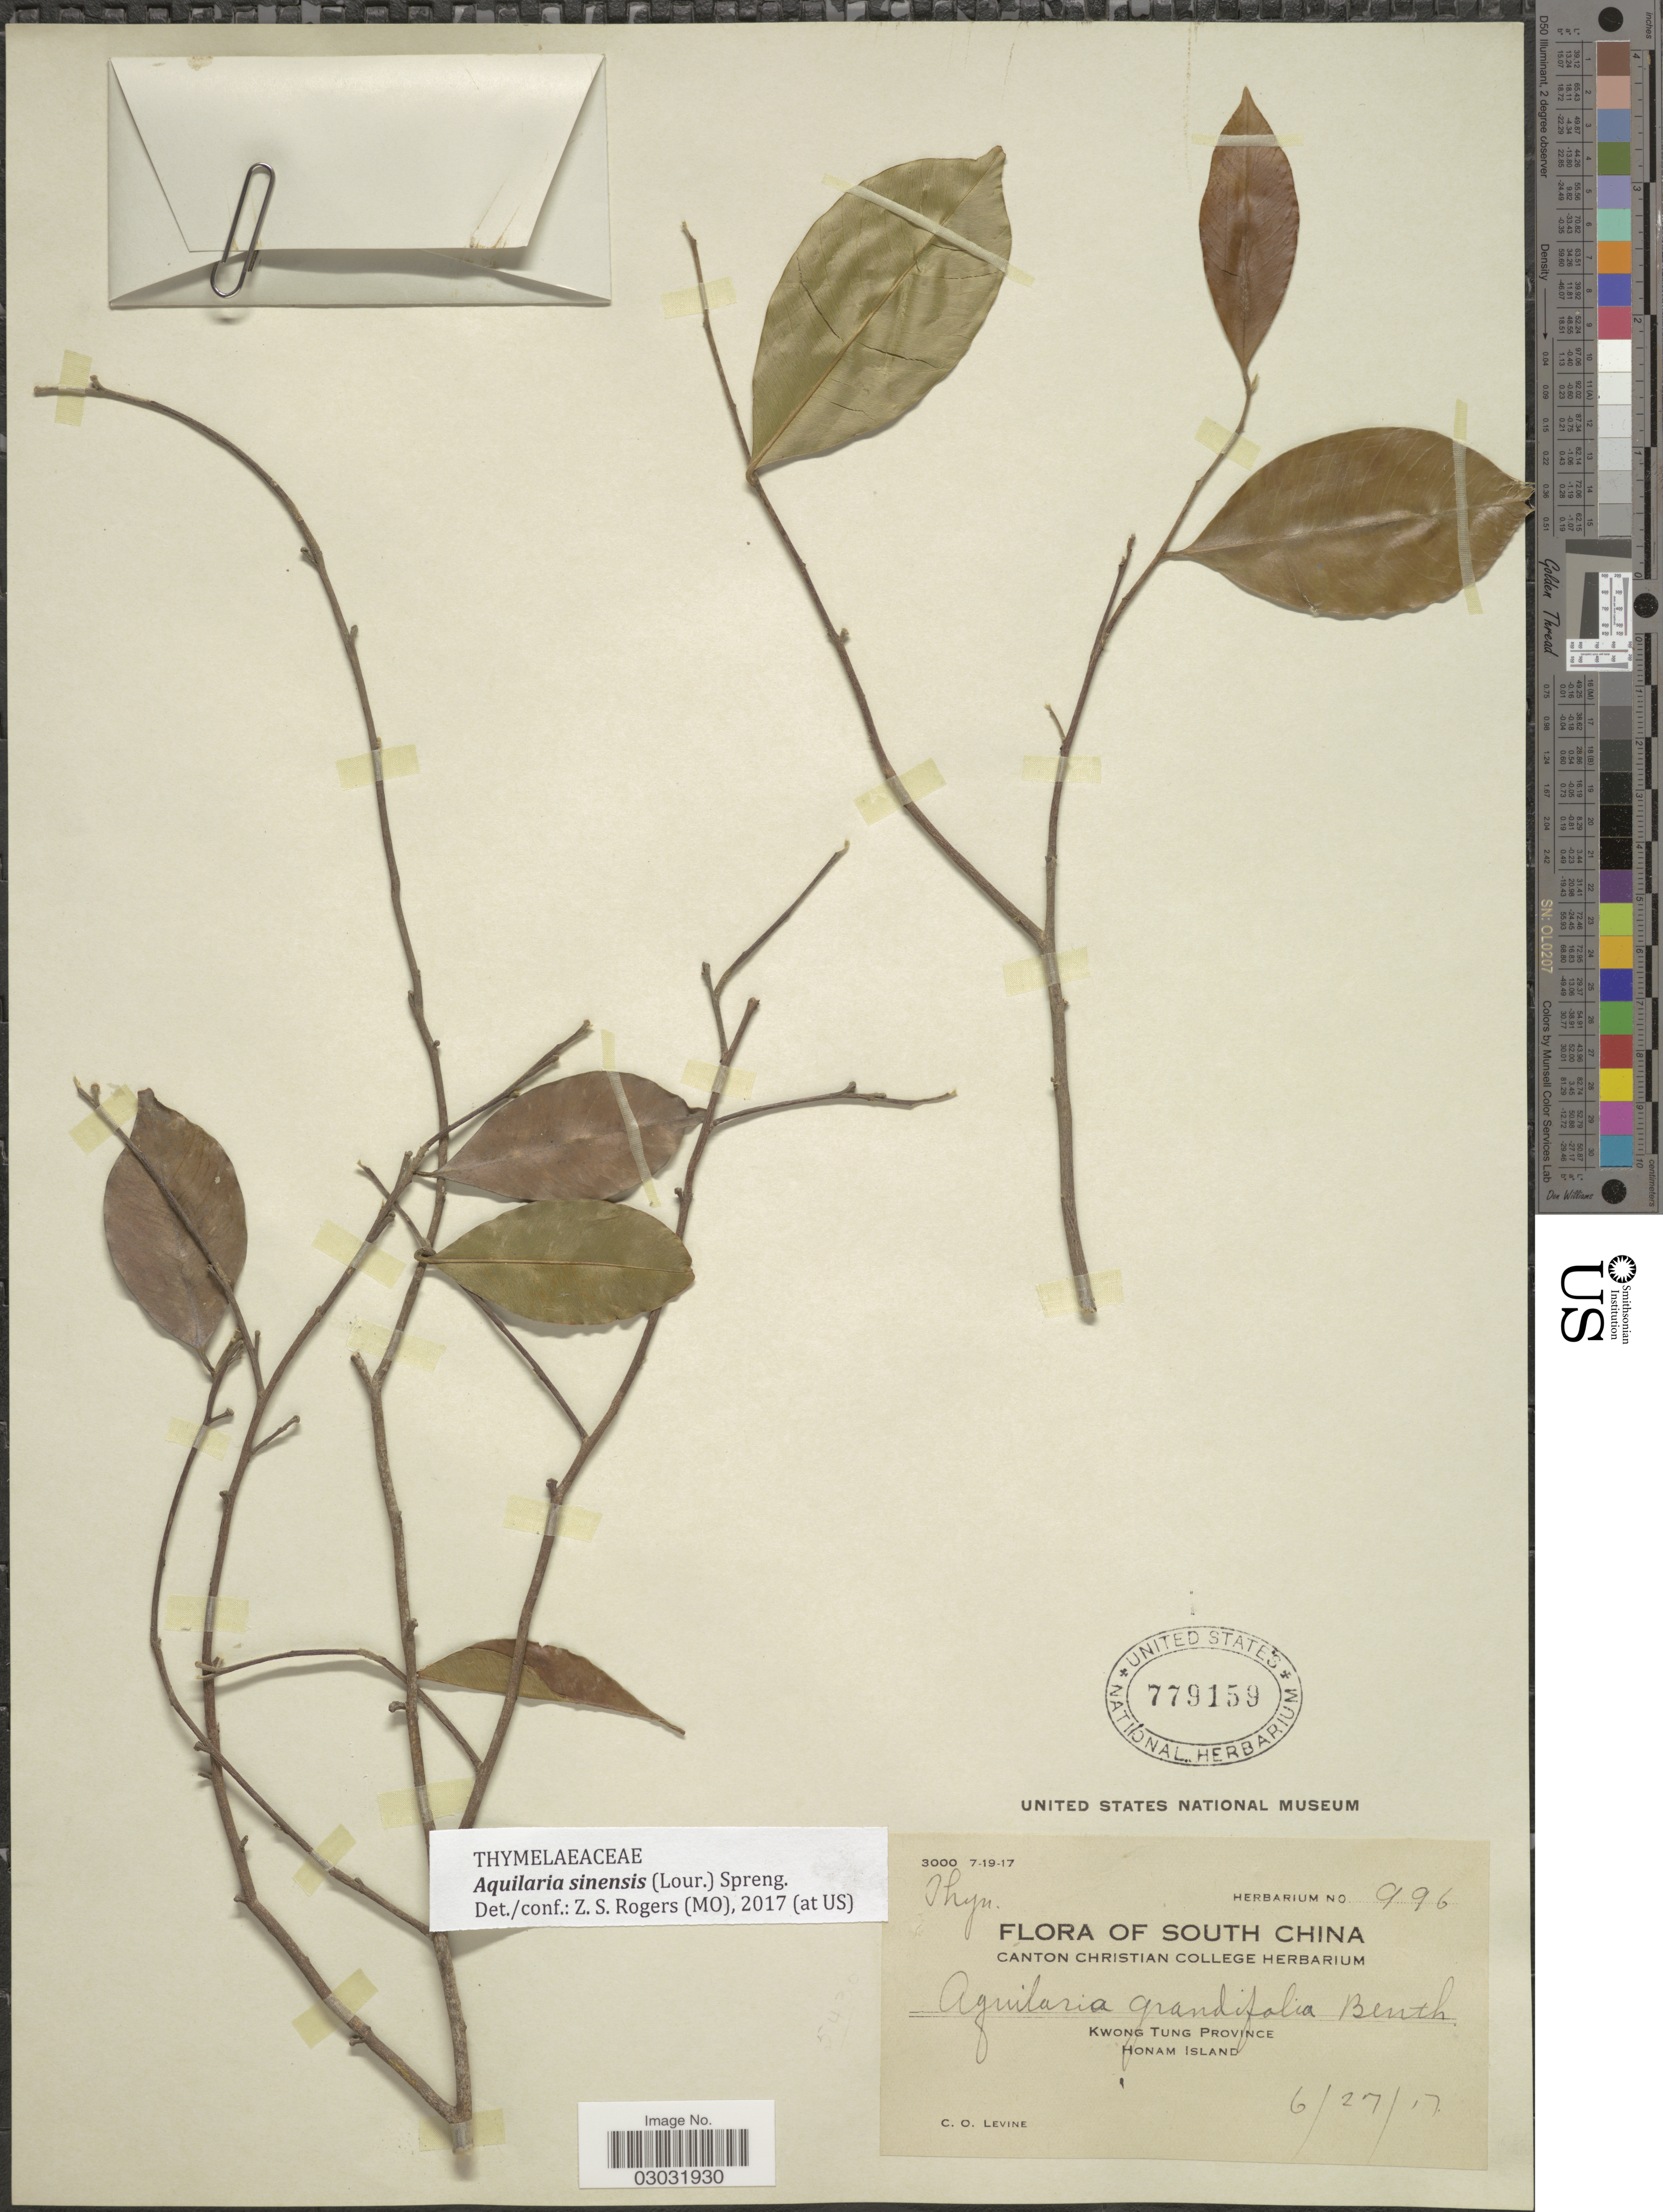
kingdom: Plantae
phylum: Tracheophyta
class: Magnoliopsida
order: Malvales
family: Thymelaeaceae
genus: Aquilaria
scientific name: Aquilaria sinensis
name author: (Lour.) Spreng.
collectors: C. O. Levine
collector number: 996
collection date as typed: Transcribed d/m/y: 27/6/17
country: China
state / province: Guangdong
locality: Kwong Tung Province. Honam Island. South China.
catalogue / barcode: US 779159